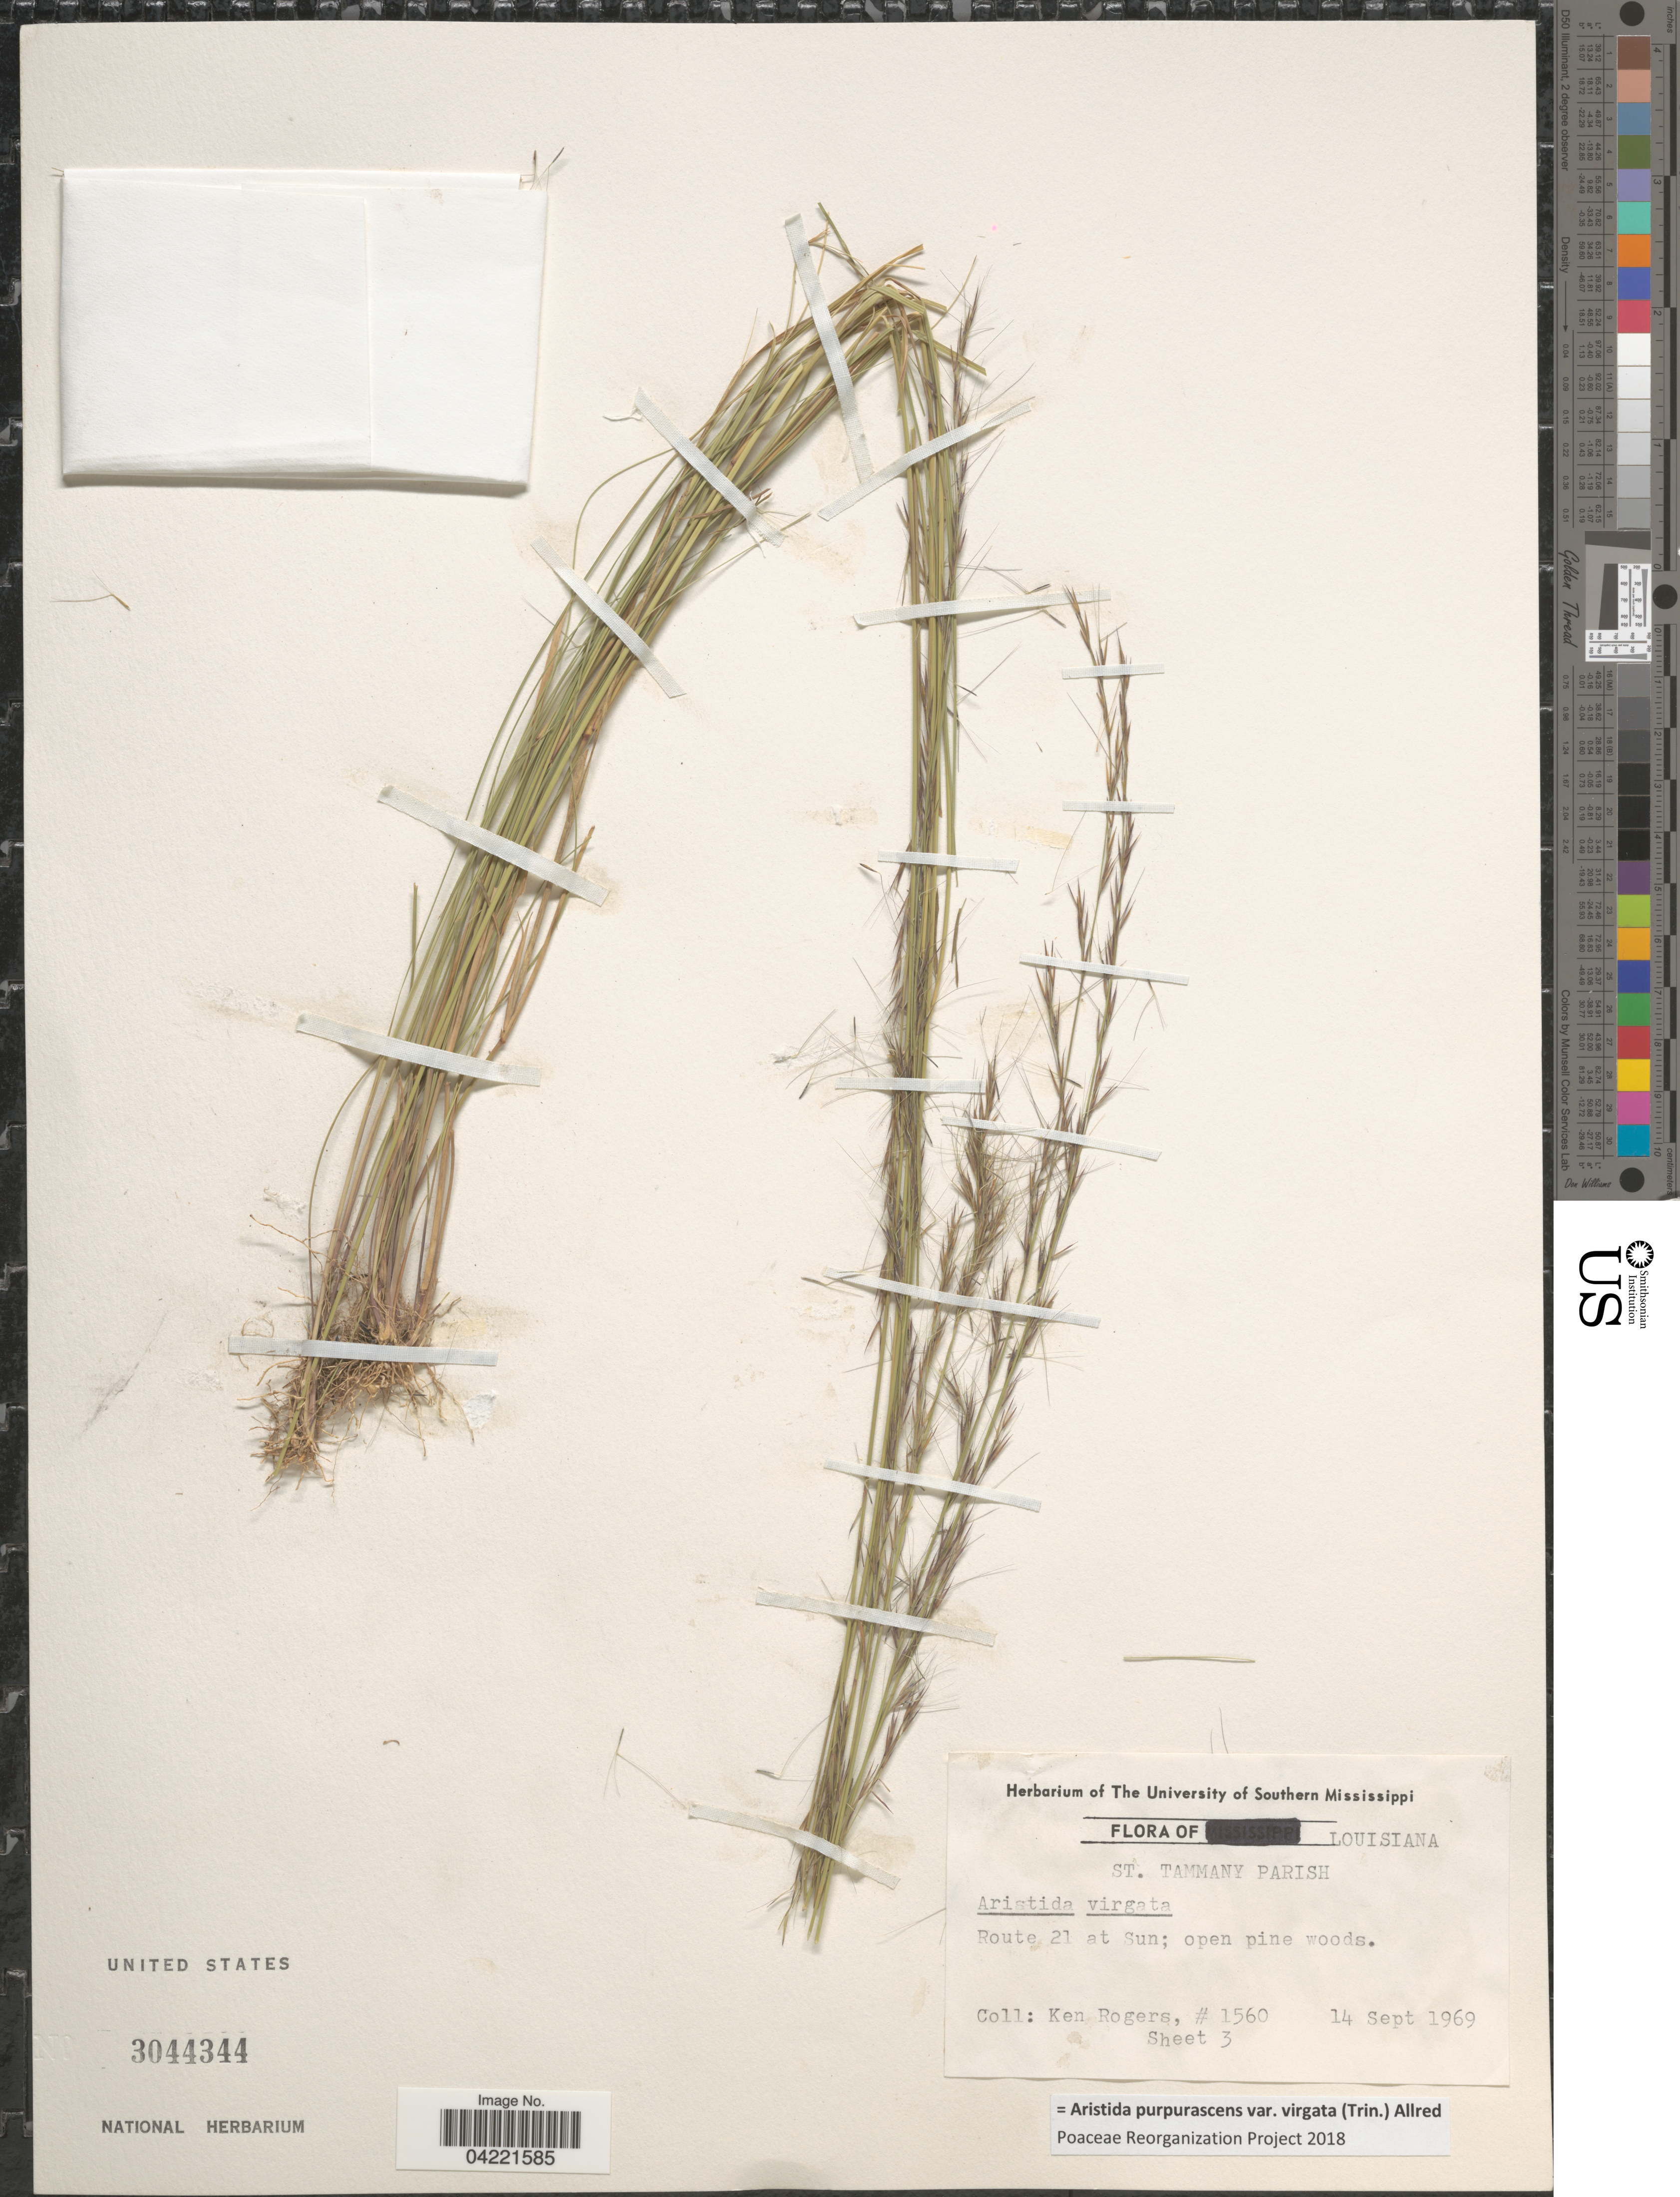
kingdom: Plantae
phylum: Tracheophyta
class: Liliopsida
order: Poales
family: Poaceae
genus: Aristida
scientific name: Aristida purpurascens var. virgata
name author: (Trin.) Allred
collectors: K. Rogers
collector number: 1560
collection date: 1969-09-14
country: United States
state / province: Louisiana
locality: St. Tammany Parish. Route 21 at Sun.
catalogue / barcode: US 3044344